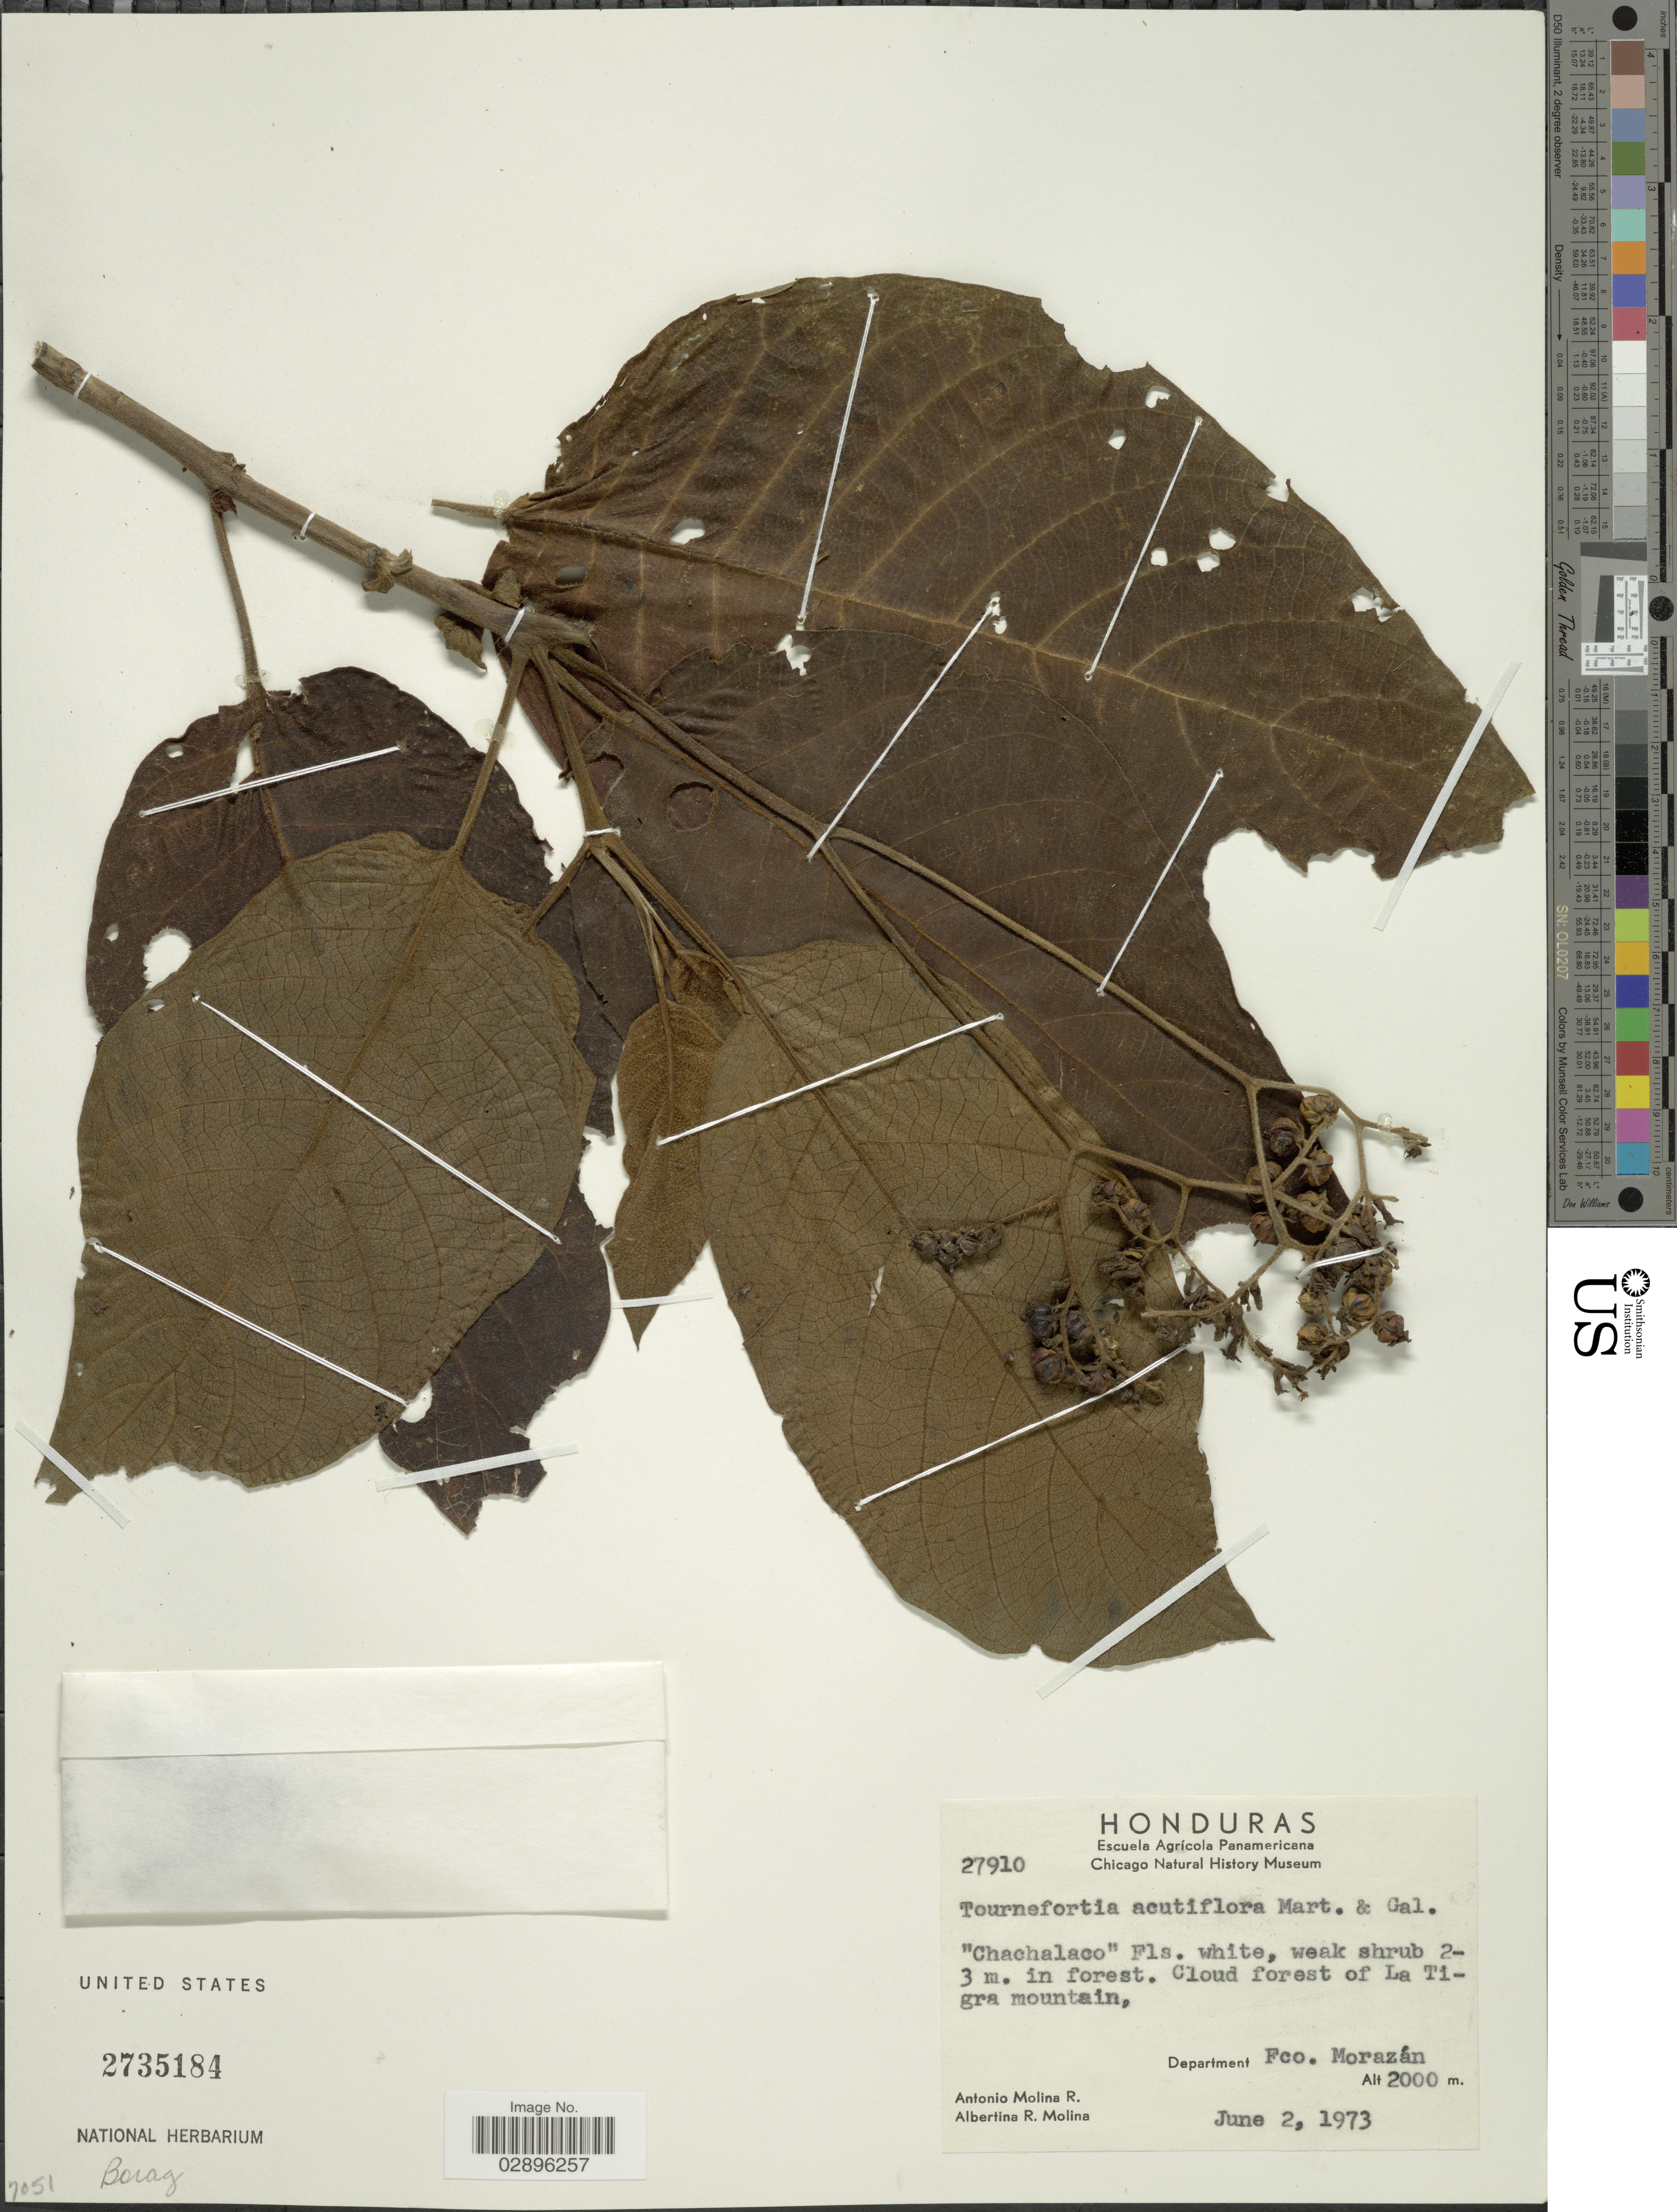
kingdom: Plantae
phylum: Tracheophyta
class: Magnoliopsida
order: Boraginales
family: Heliotropiaceae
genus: Tournefortia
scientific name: Tournefortia acutiflora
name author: M. Martens & Galeotti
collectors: A. Molina R. & A. R. Molina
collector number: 27910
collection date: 1973-06-02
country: Honduras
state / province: Fco. Morazán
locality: Cloud forest of La Tigra mountain, Department Fco. Morazán.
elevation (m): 2000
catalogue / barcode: US 2735184